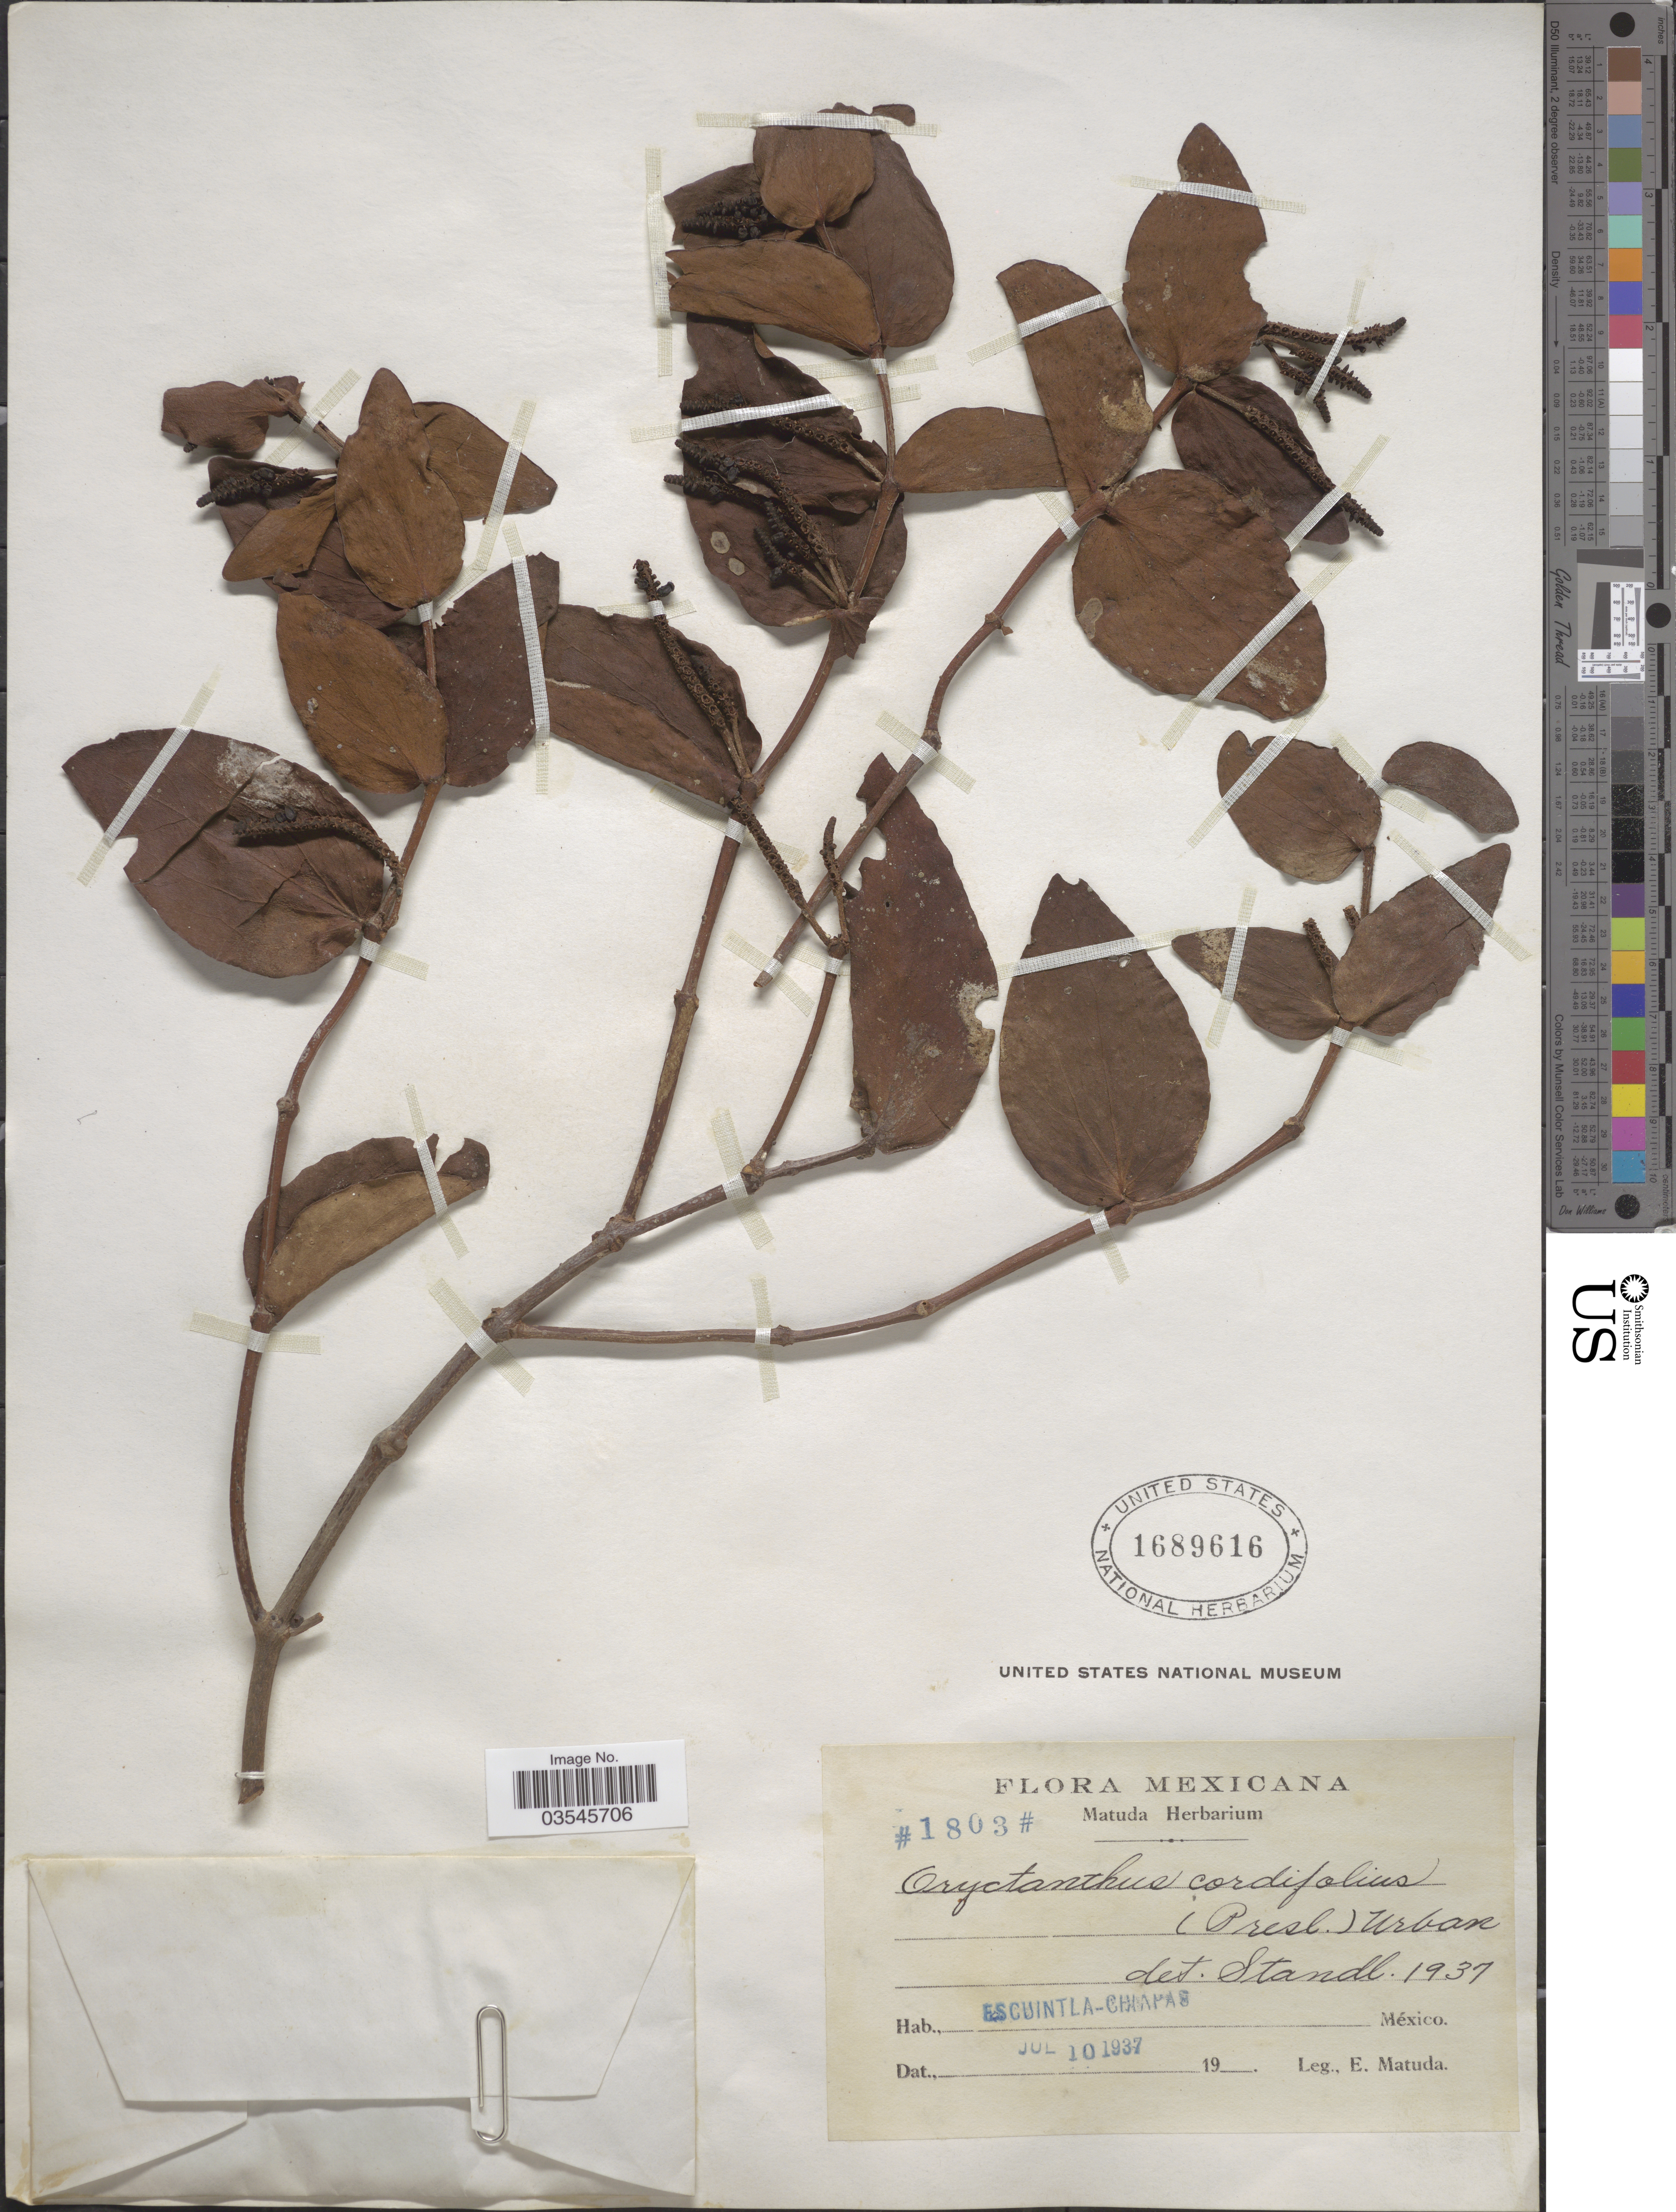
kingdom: Plantae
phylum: Tracheophyta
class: Magnoliopsida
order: Santalales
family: Loranthaceae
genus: Oryctanthus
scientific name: Oryctanthus cordifolius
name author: (C. Presl) Urb.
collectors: E. Matuda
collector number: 1803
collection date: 1937-07-10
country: Mexico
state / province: Chiapas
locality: Escuintla.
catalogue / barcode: US 1689616